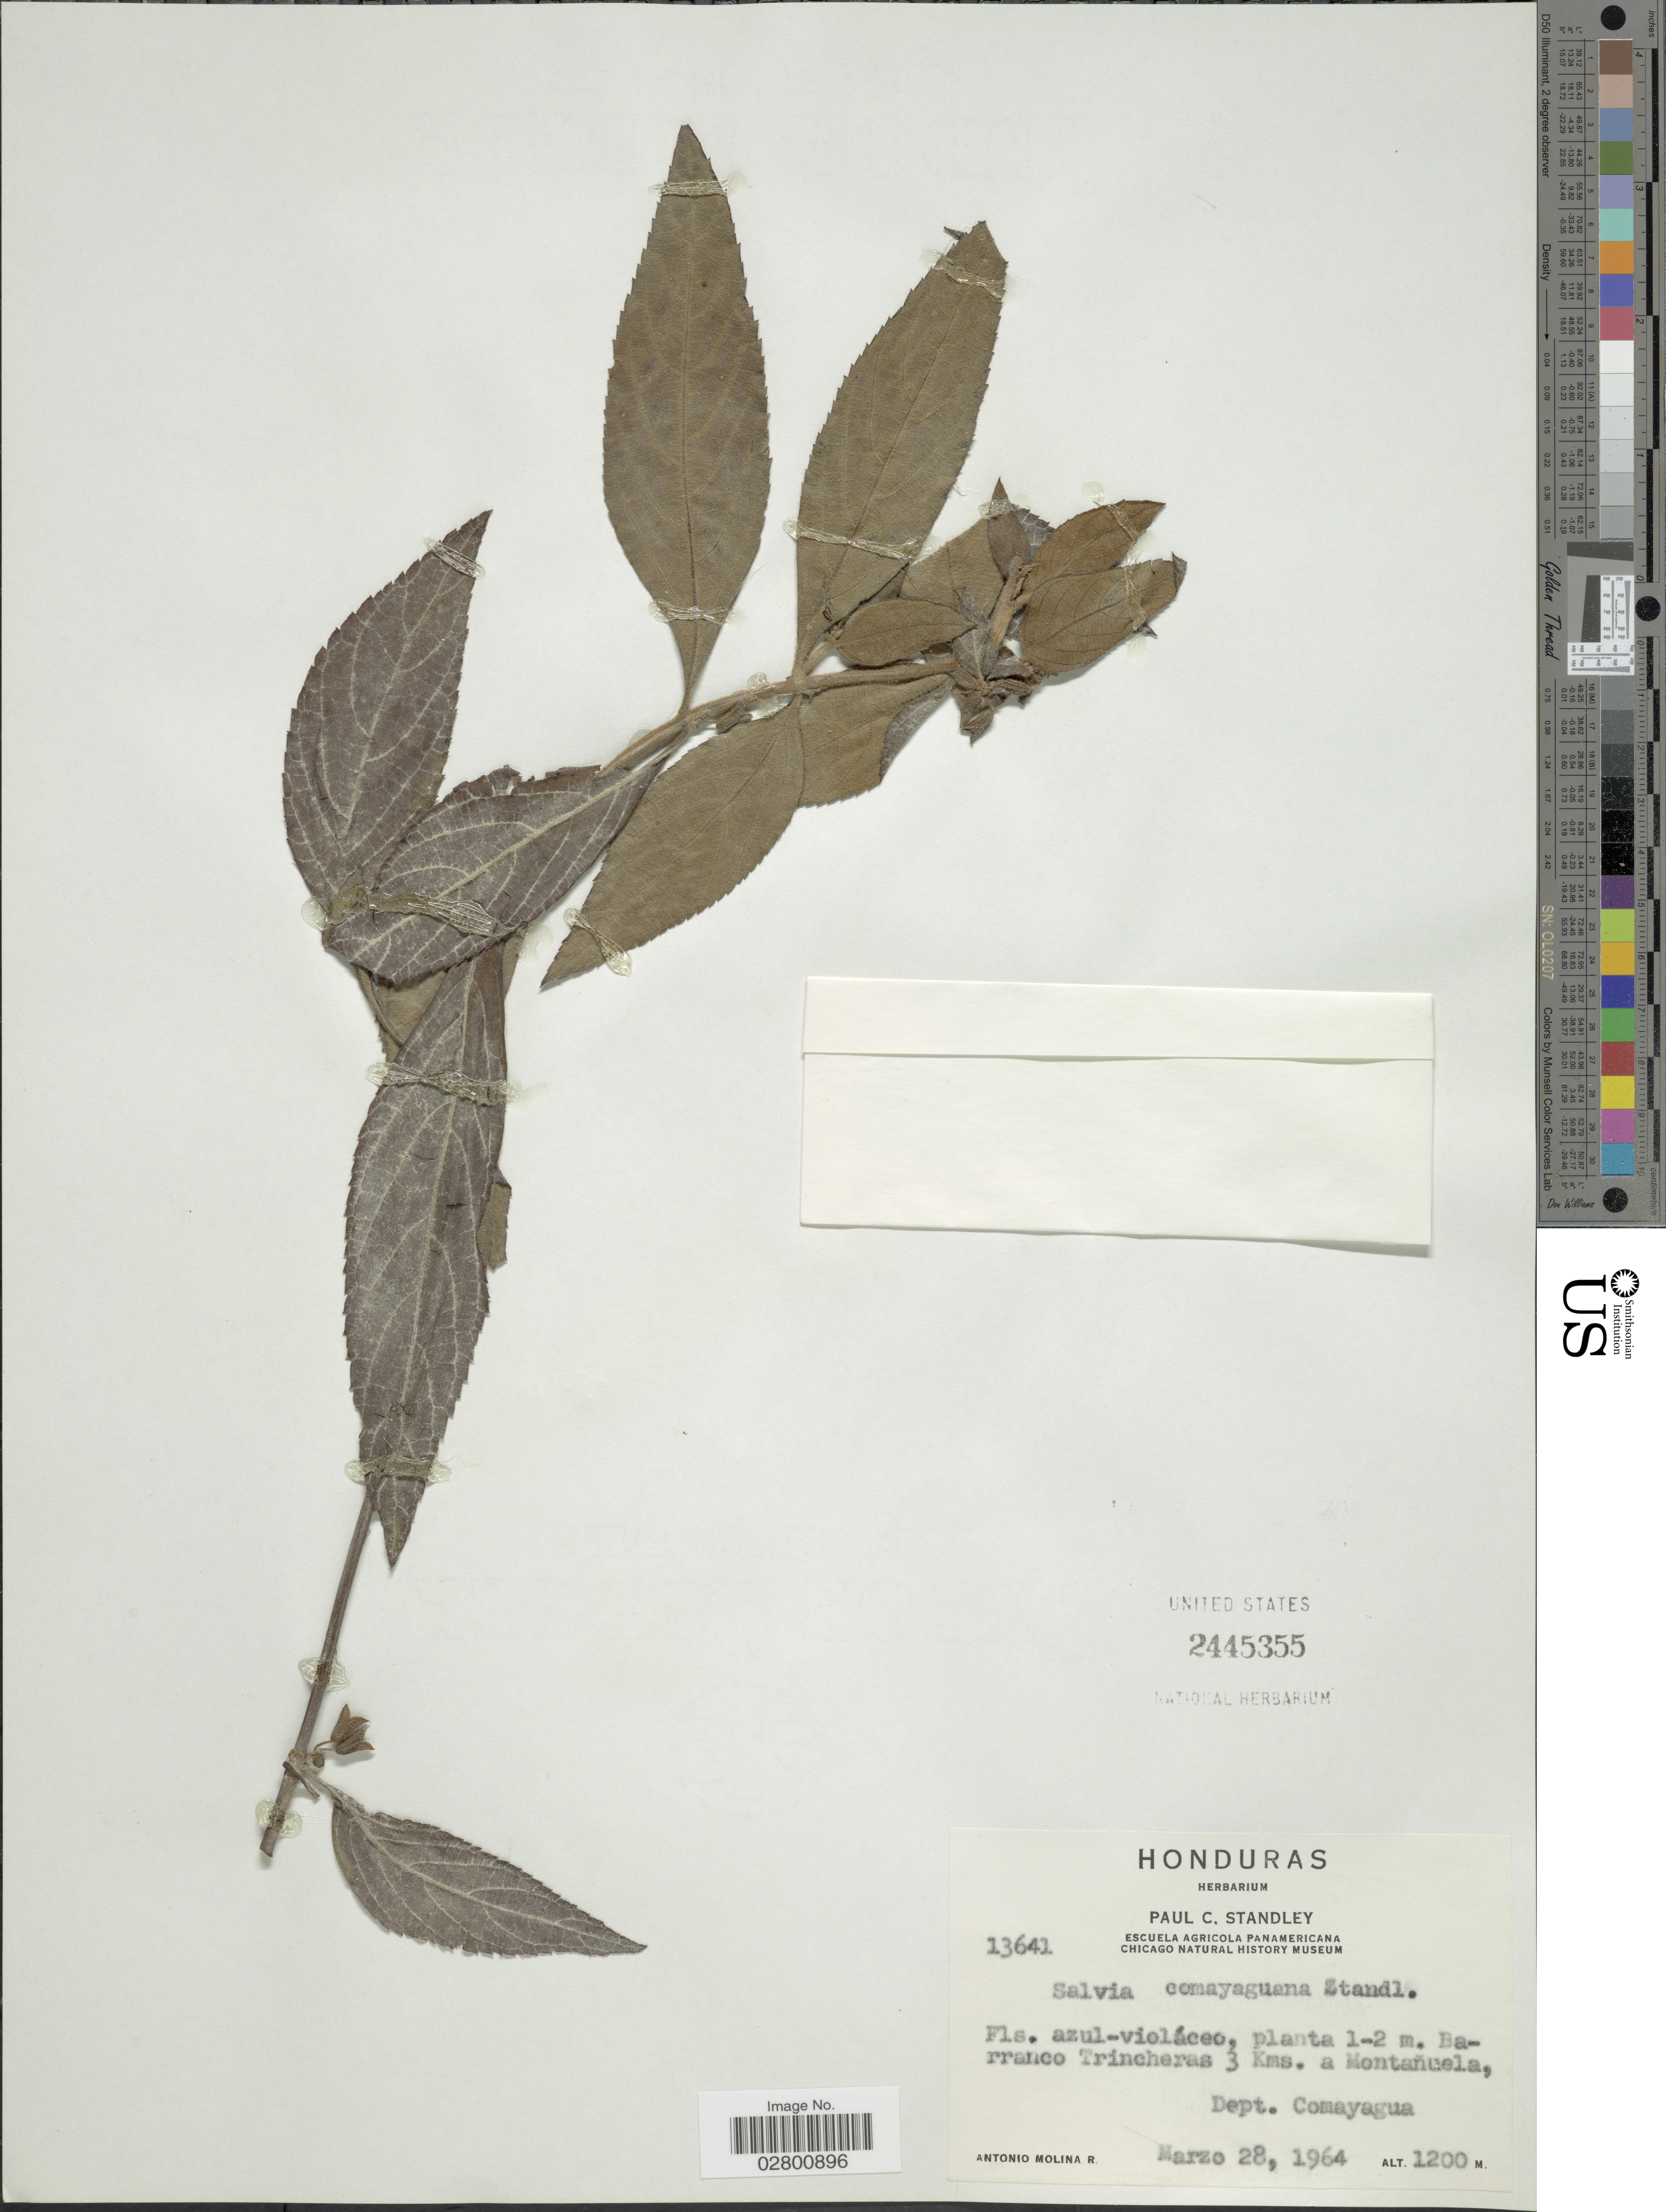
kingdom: Plantae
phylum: Tracheophyta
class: Magnoliopsida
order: Lamiales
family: Lamiaceae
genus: Salvia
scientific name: Salvia comayaguana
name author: Standl.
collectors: A. Molina R.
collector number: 13641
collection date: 1964-03-28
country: Honduras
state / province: Comayagua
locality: Barranco Trincheras 3 Kms. a Montañuela, Dept. Comayagua.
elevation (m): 1200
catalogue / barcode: US 2445355